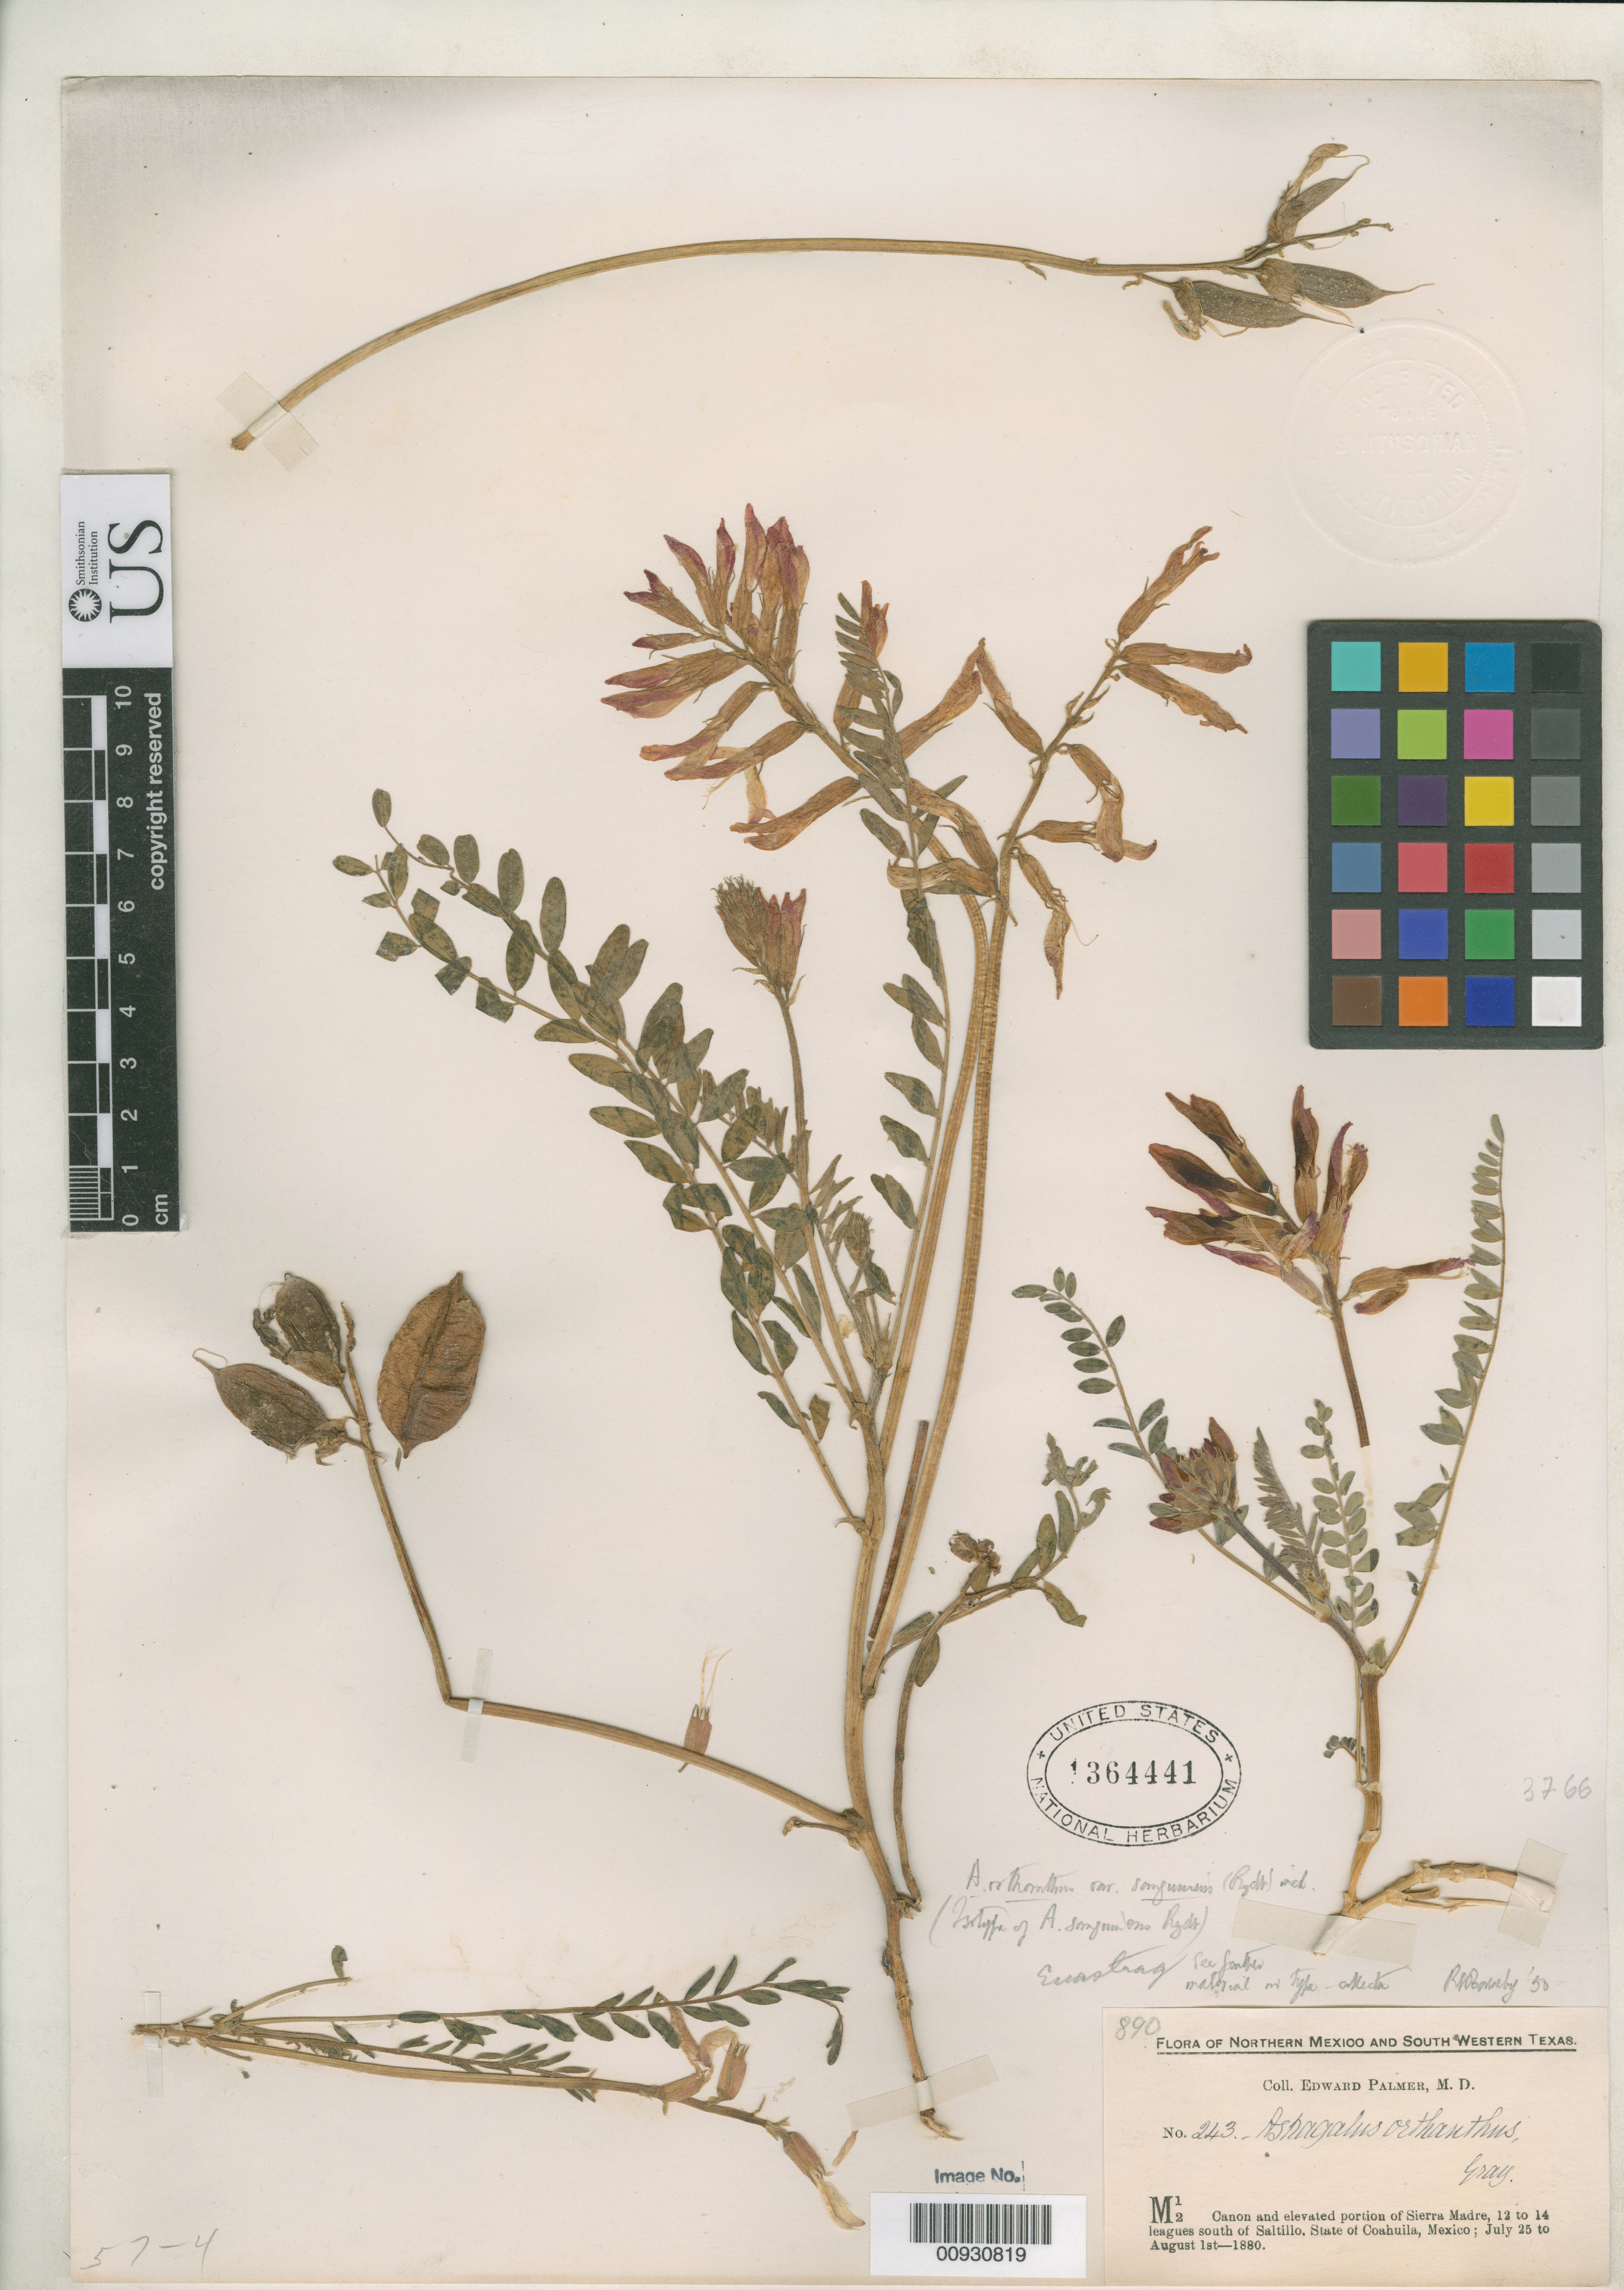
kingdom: Plantae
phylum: Tracheophyta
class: Magnoliopsida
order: Fabales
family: Fabaceae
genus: Astragalus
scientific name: Astragalus sanguineus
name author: Rydb.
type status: Isotype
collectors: E. Palmer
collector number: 243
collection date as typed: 25 Jul 1880 to 01 Aug 1880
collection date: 1880-07-25/1880-08-01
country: Mexico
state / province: Coahuila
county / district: Saltillo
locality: Sierra Madre, 12 to 14 leagues south of Saltillo.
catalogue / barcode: US 1364441